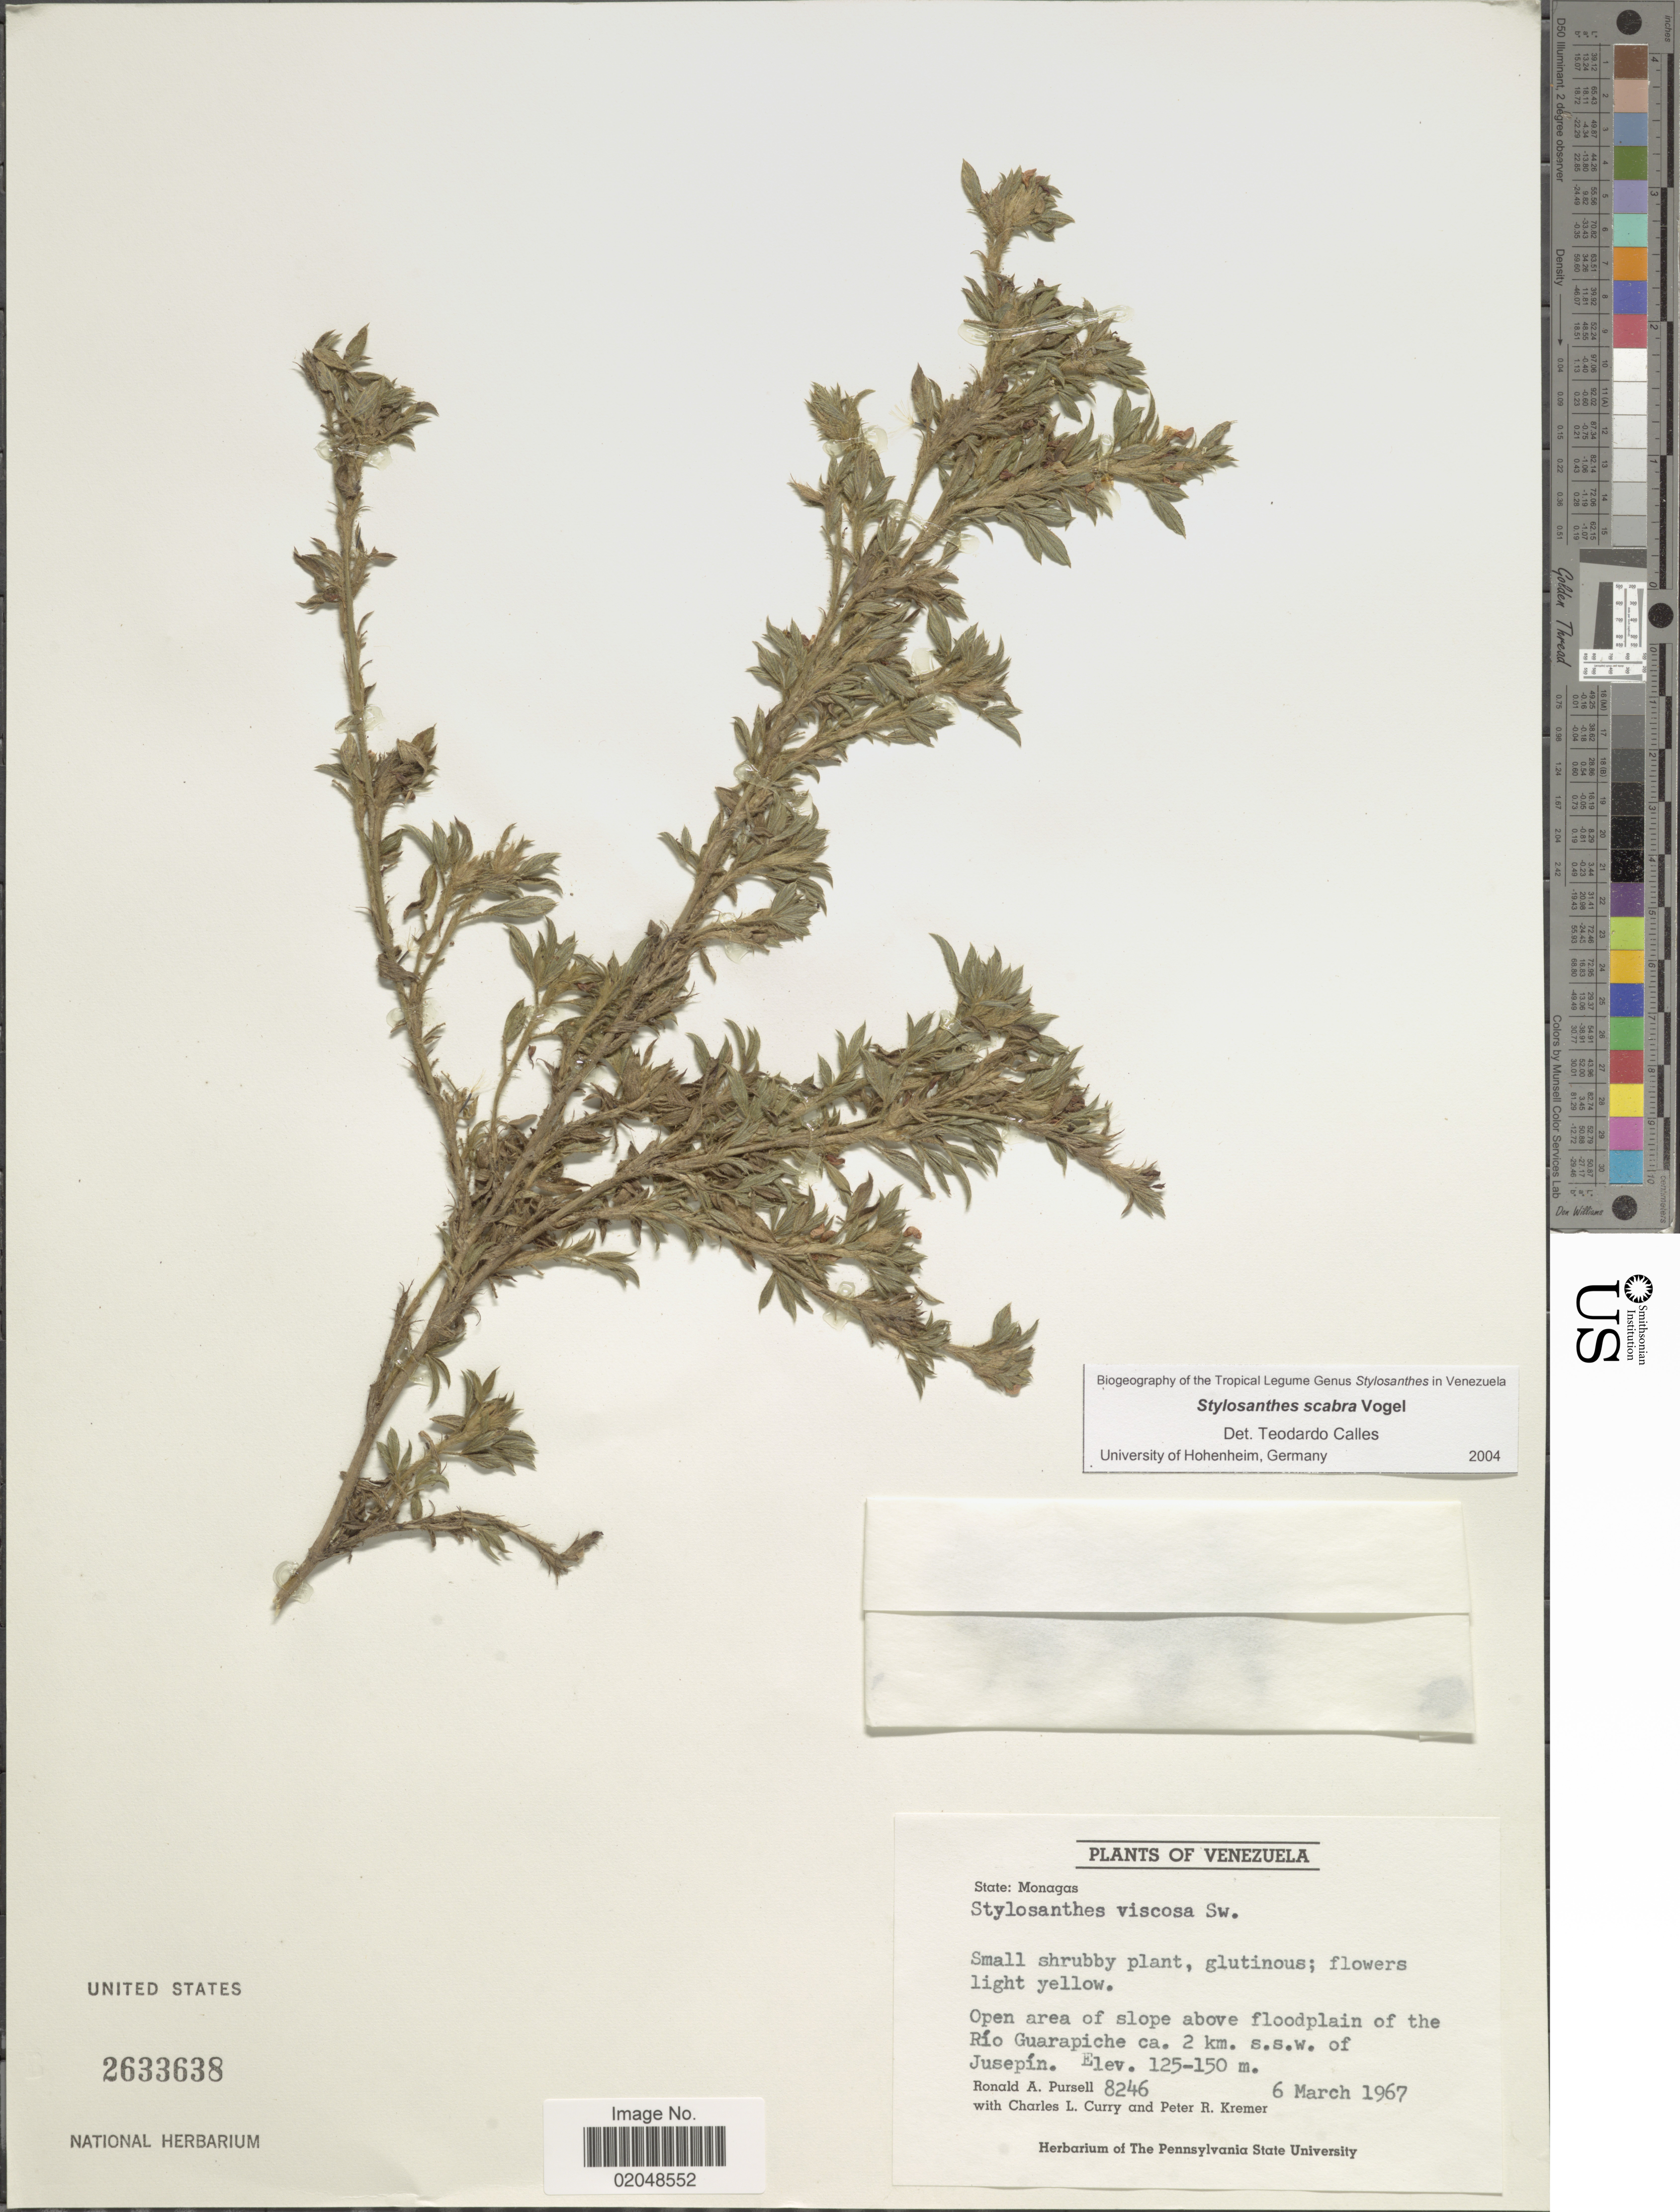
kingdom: Plantae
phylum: Tracheophyta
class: Magnoliopsida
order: Fabales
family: Fabaceae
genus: Stylosanthes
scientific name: Stylosanthes scabra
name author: Vogel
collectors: R. A. Pursell, C. L. Curry & P. Kremer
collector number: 8246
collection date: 1967-03-06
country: Venezuela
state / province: Monagas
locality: Open area of slope above floodplain of the Rio Guarapiche ca. 2 km. s.s.w. of Jusepin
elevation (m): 125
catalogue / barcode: US 2633638